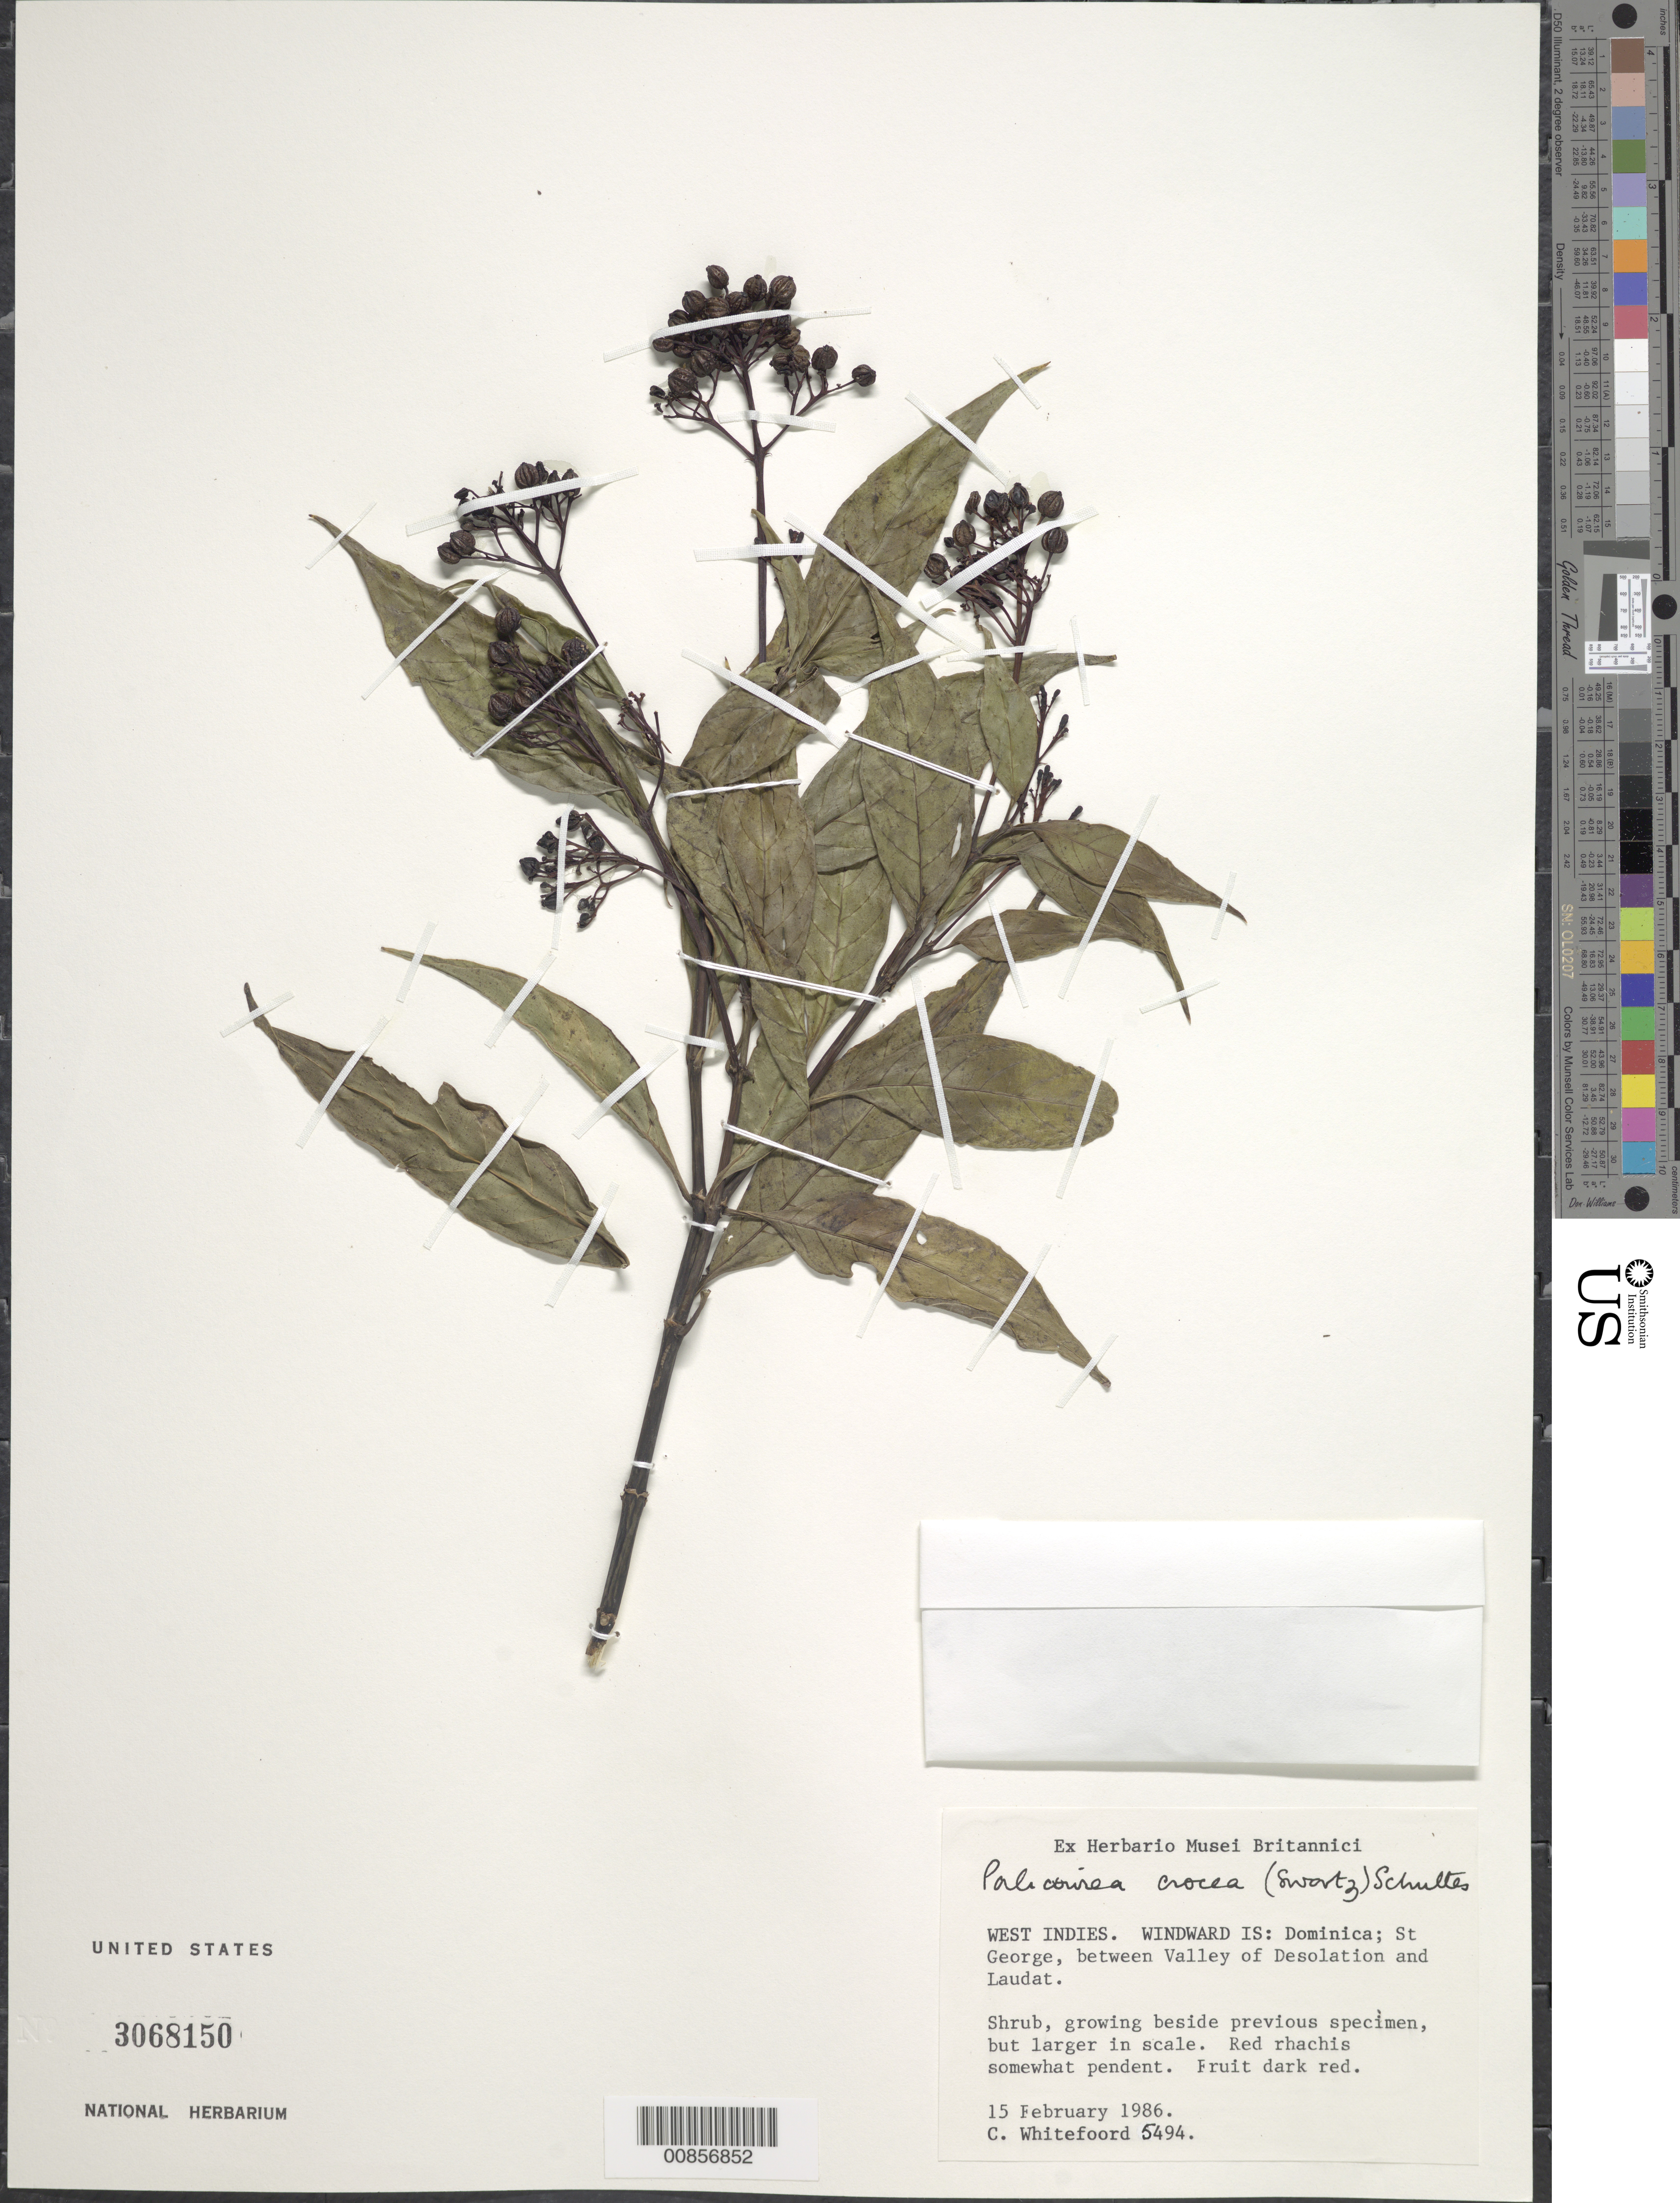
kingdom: Plantae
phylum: Tracheophyta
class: Magnoliopsida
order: Gentianales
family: Rubiaceae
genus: Palicourea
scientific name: Palicourea crocea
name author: (Sw.) Schult.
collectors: C. Whitefoord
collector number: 5494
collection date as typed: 15 Feb 1986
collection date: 1986-02-15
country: Dominica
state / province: St. George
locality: Between Valley of Desolation and Laudat.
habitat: Wasteland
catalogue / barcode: US 3068150